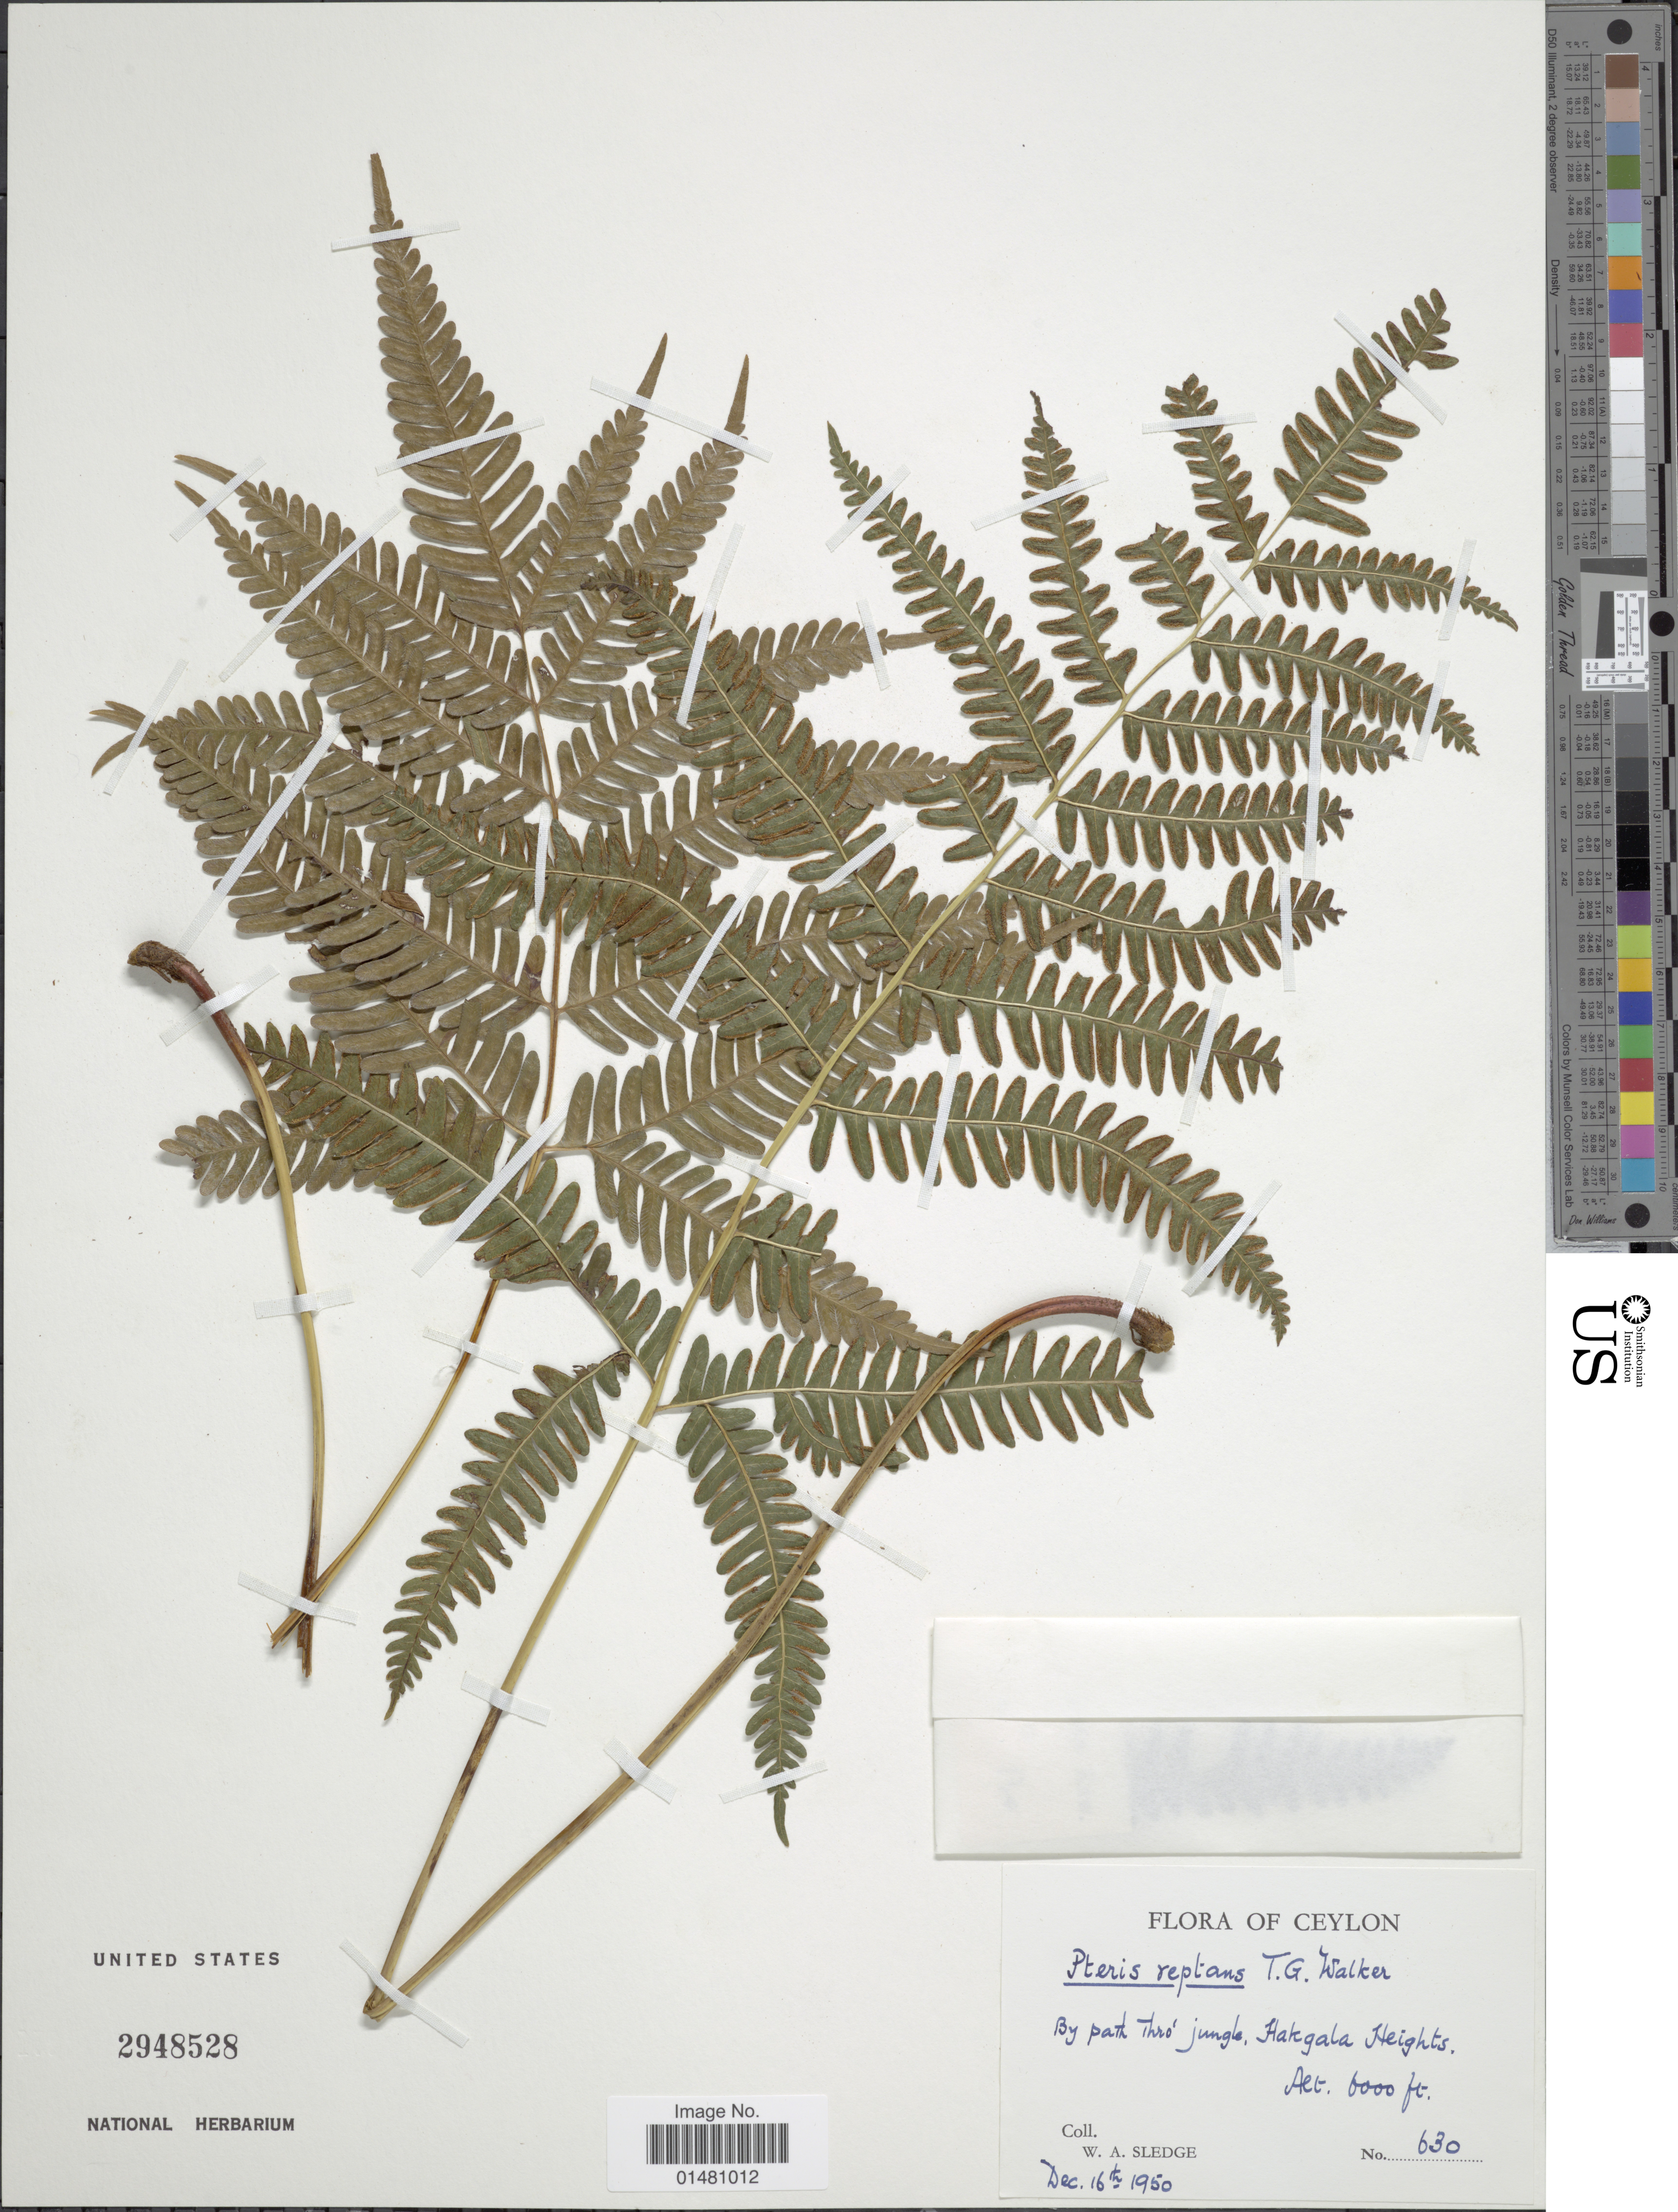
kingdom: Plantae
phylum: Tracheophyta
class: Polypodiopsida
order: Polypodiales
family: Pteridaceae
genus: Pteris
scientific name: Pteris reptans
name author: T.G. Walker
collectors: W. A. Sledge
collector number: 630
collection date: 1950-12-16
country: Sri Lanka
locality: Ceylon, By path Thro jungle, Hakgala Heights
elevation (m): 1829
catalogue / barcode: US 2948528